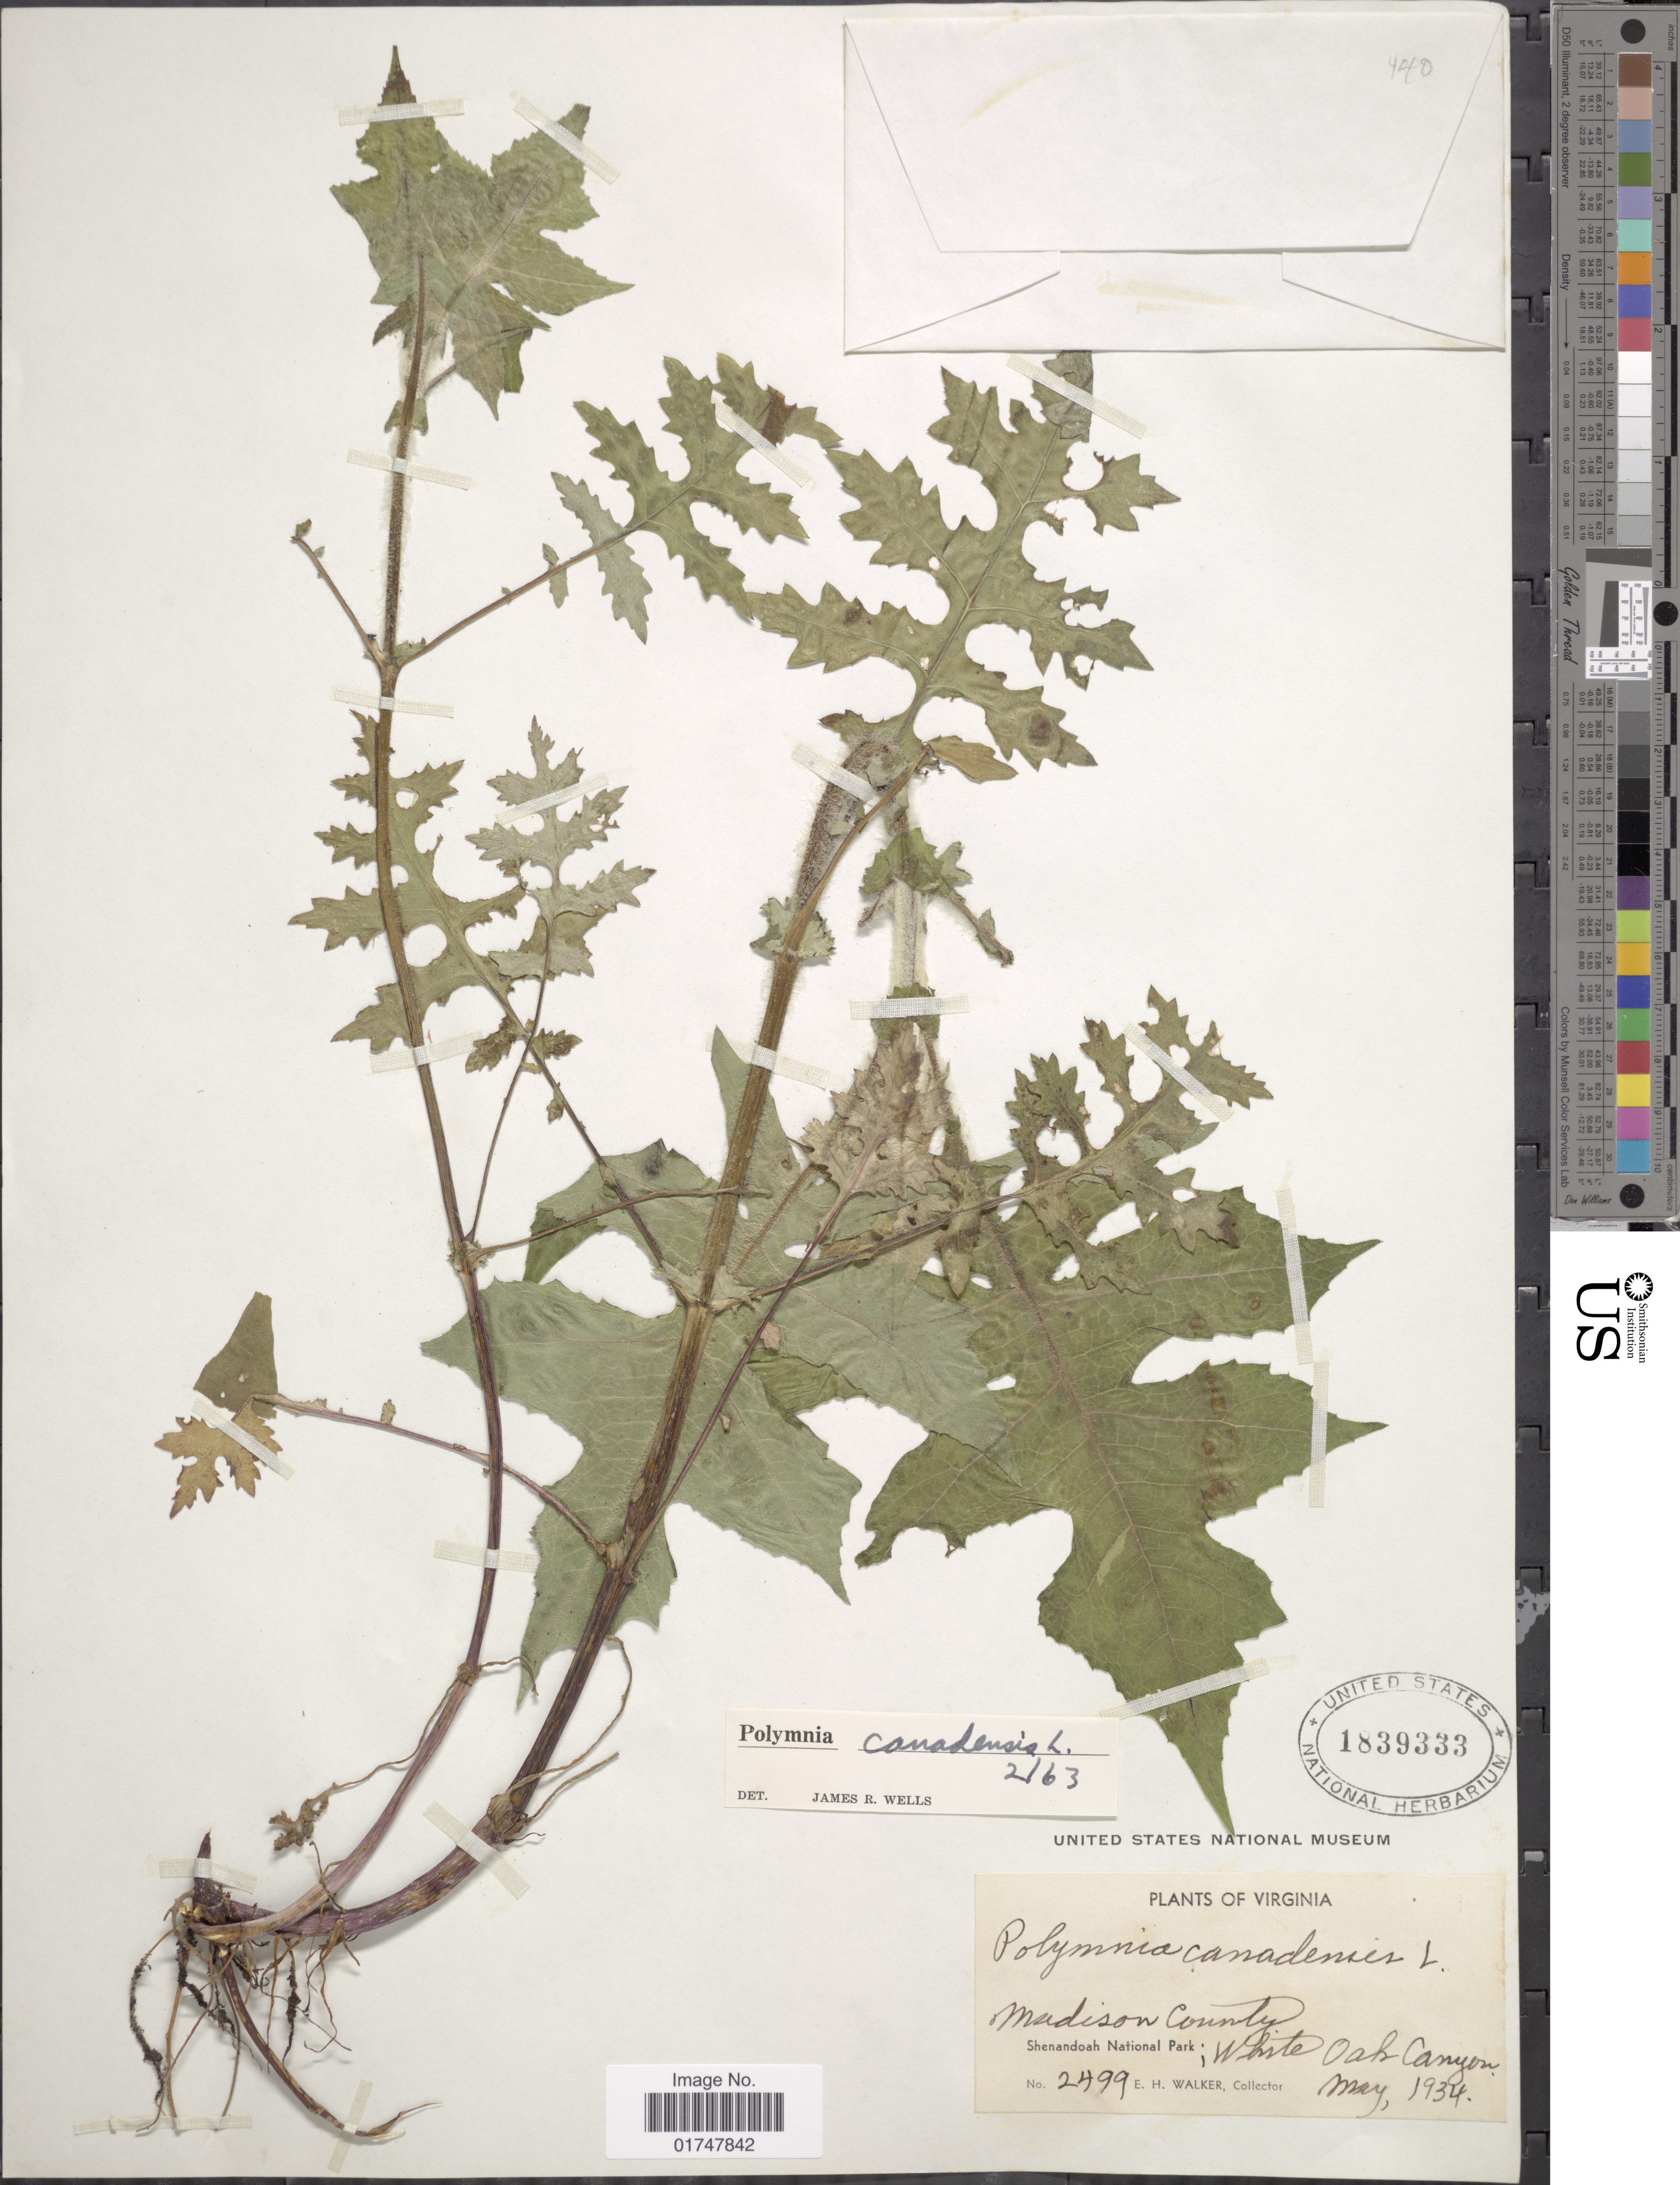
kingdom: Plantae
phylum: Tracheophyta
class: Magnoliopsida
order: Asterales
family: Asteraceae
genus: Polymnia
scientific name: Polymnia canadensis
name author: L.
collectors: E. H. Walker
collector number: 2499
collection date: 1924-05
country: United States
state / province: Virginia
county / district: Madison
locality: Shenandoah National Park; White oak Canyon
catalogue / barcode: US 1839333